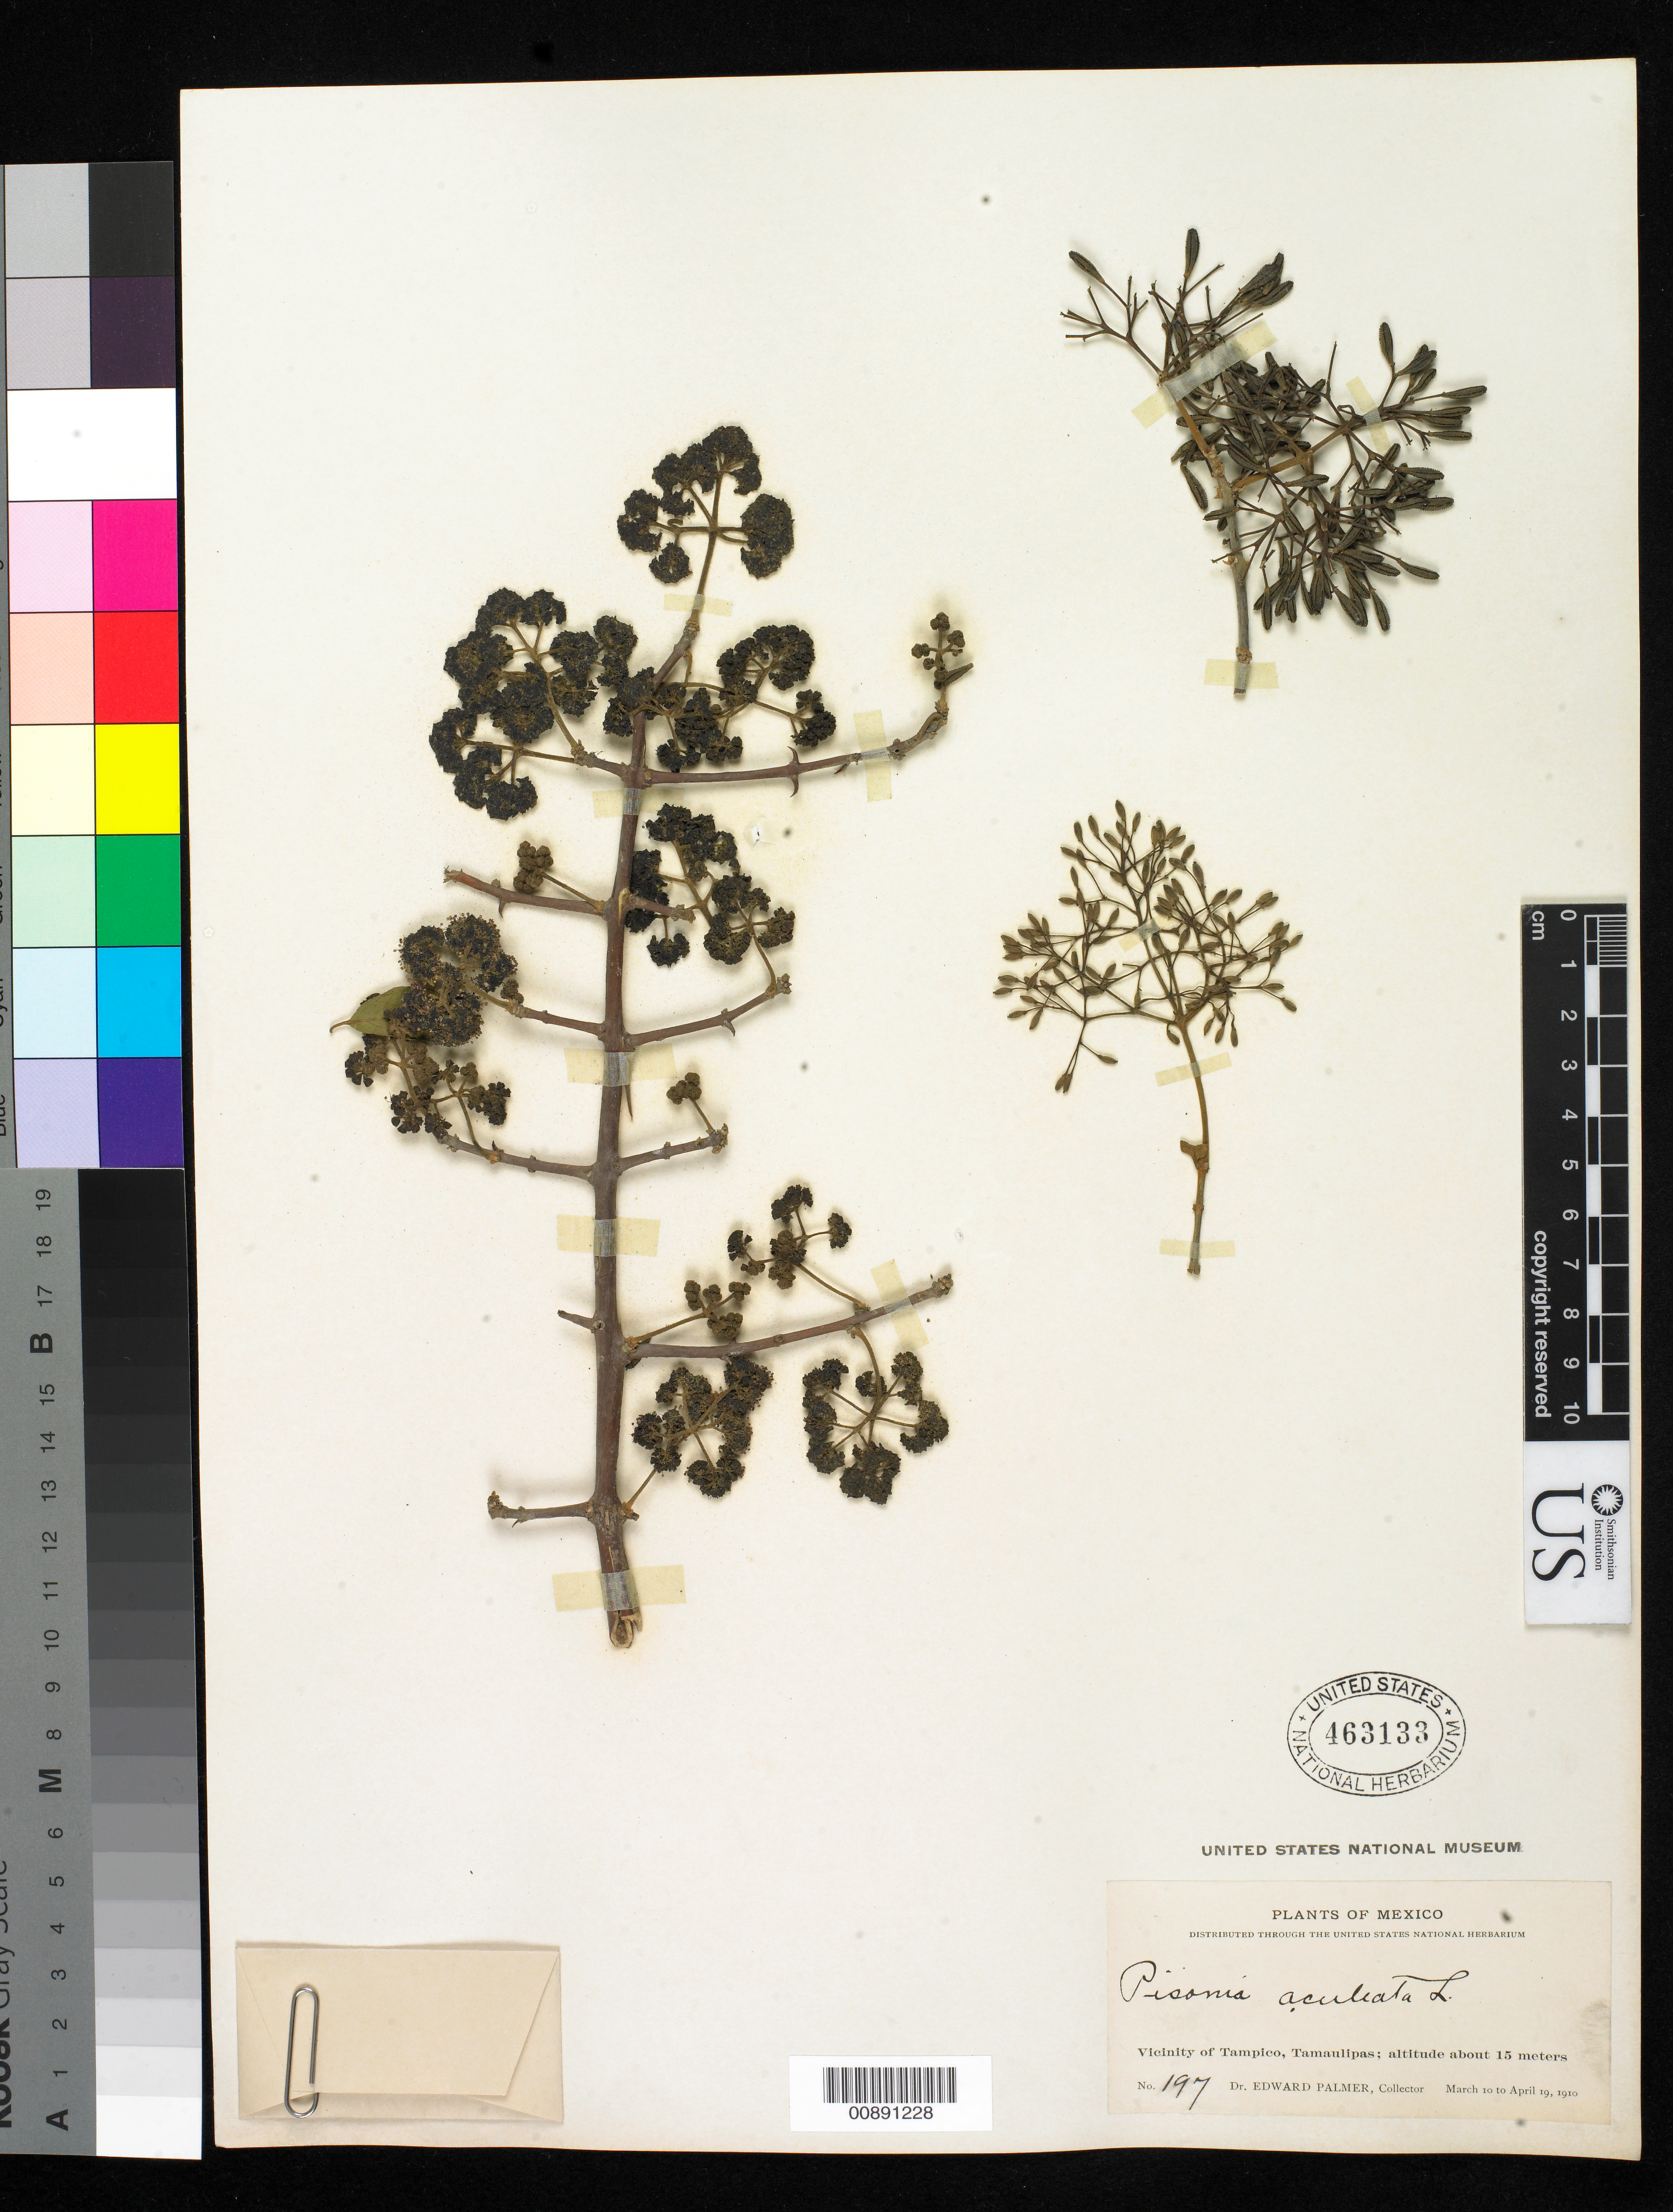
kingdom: Plantae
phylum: Tracheophyta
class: Magnoliopsida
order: Caryophyllales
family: Nyctaginaceae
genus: Pisonia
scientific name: Pisonia aculeata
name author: L.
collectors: E. Palmer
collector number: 197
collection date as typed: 10 Mar 1910 to 19 Apr 1910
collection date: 1910-03-10/1910-04-19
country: Mexico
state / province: Tamaulipas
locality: Vicinity of Tampico, Tamaulipas.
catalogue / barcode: US 463133